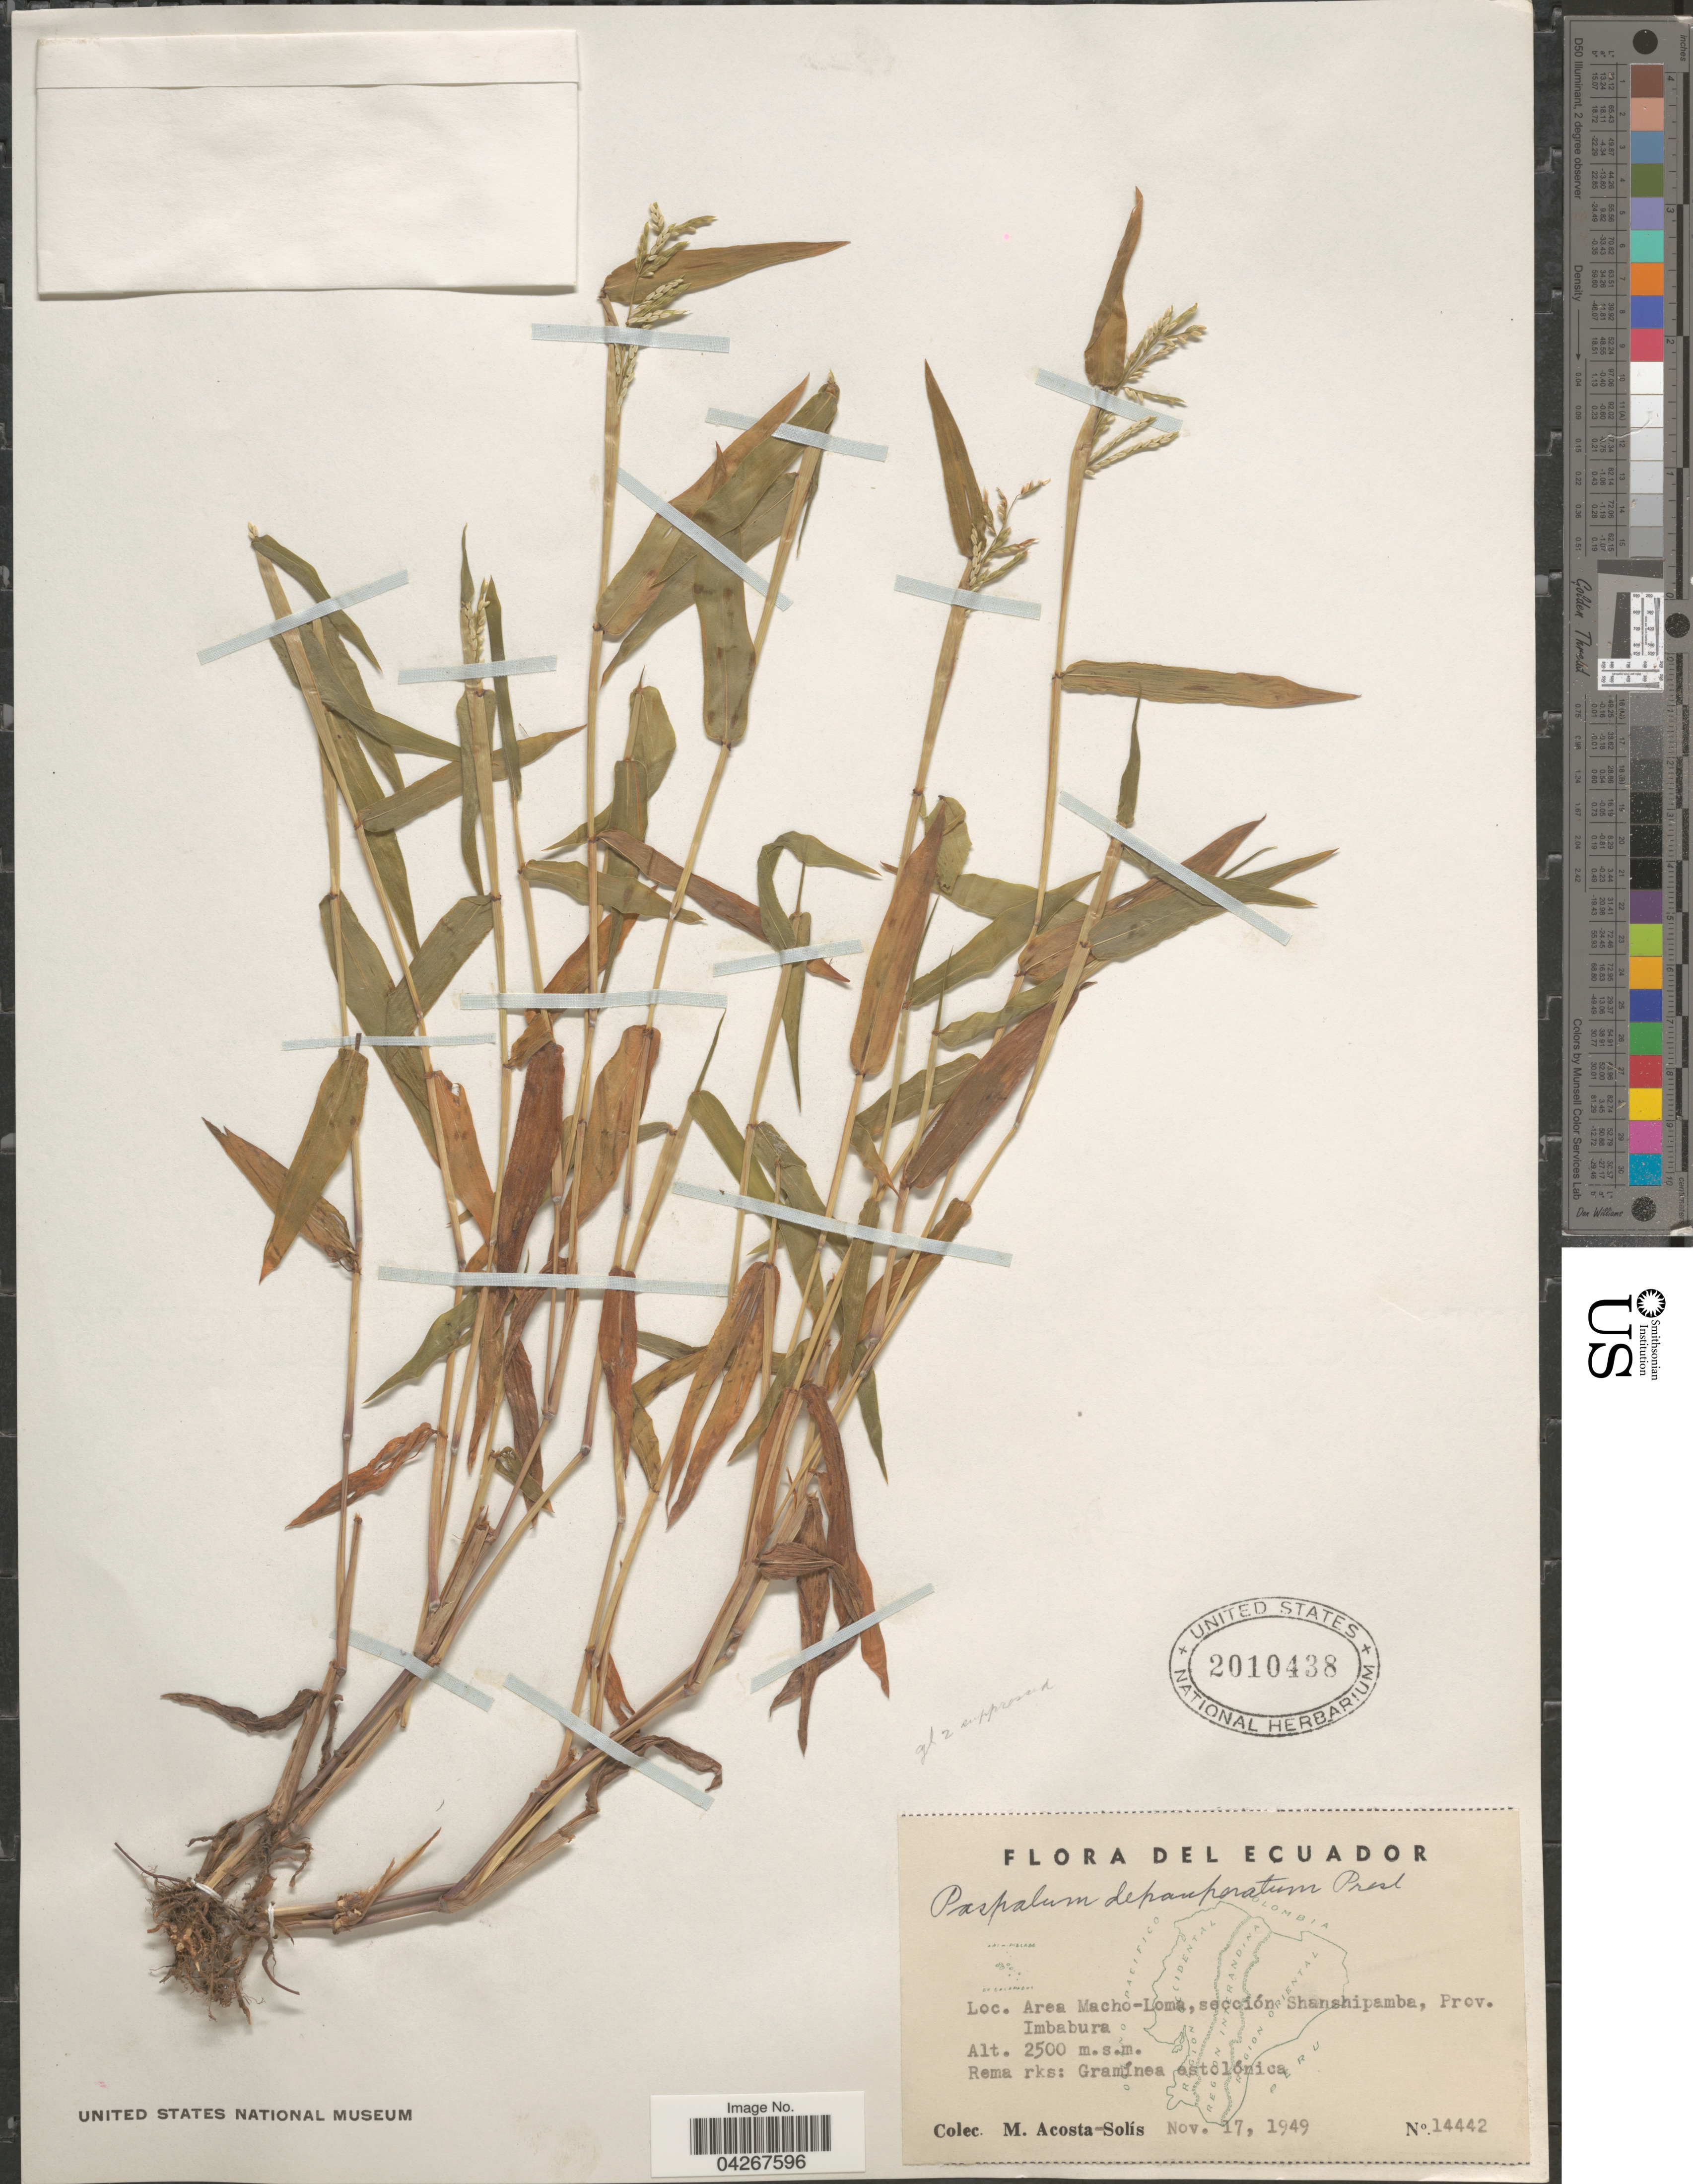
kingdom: Plantae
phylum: Tracheophyta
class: Liliopsida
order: Poales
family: Poaceae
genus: Paspalum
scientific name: Paspalum candidum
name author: (Humb. & Bonpl. ex Fleugge) Kunth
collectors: M. Acosta Solis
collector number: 14442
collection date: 1949-11-17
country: Ecuador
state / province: Imbabura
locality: Area Macho-Loma, sección Shanshipamba.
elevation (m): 2500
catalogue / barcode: US 2010438